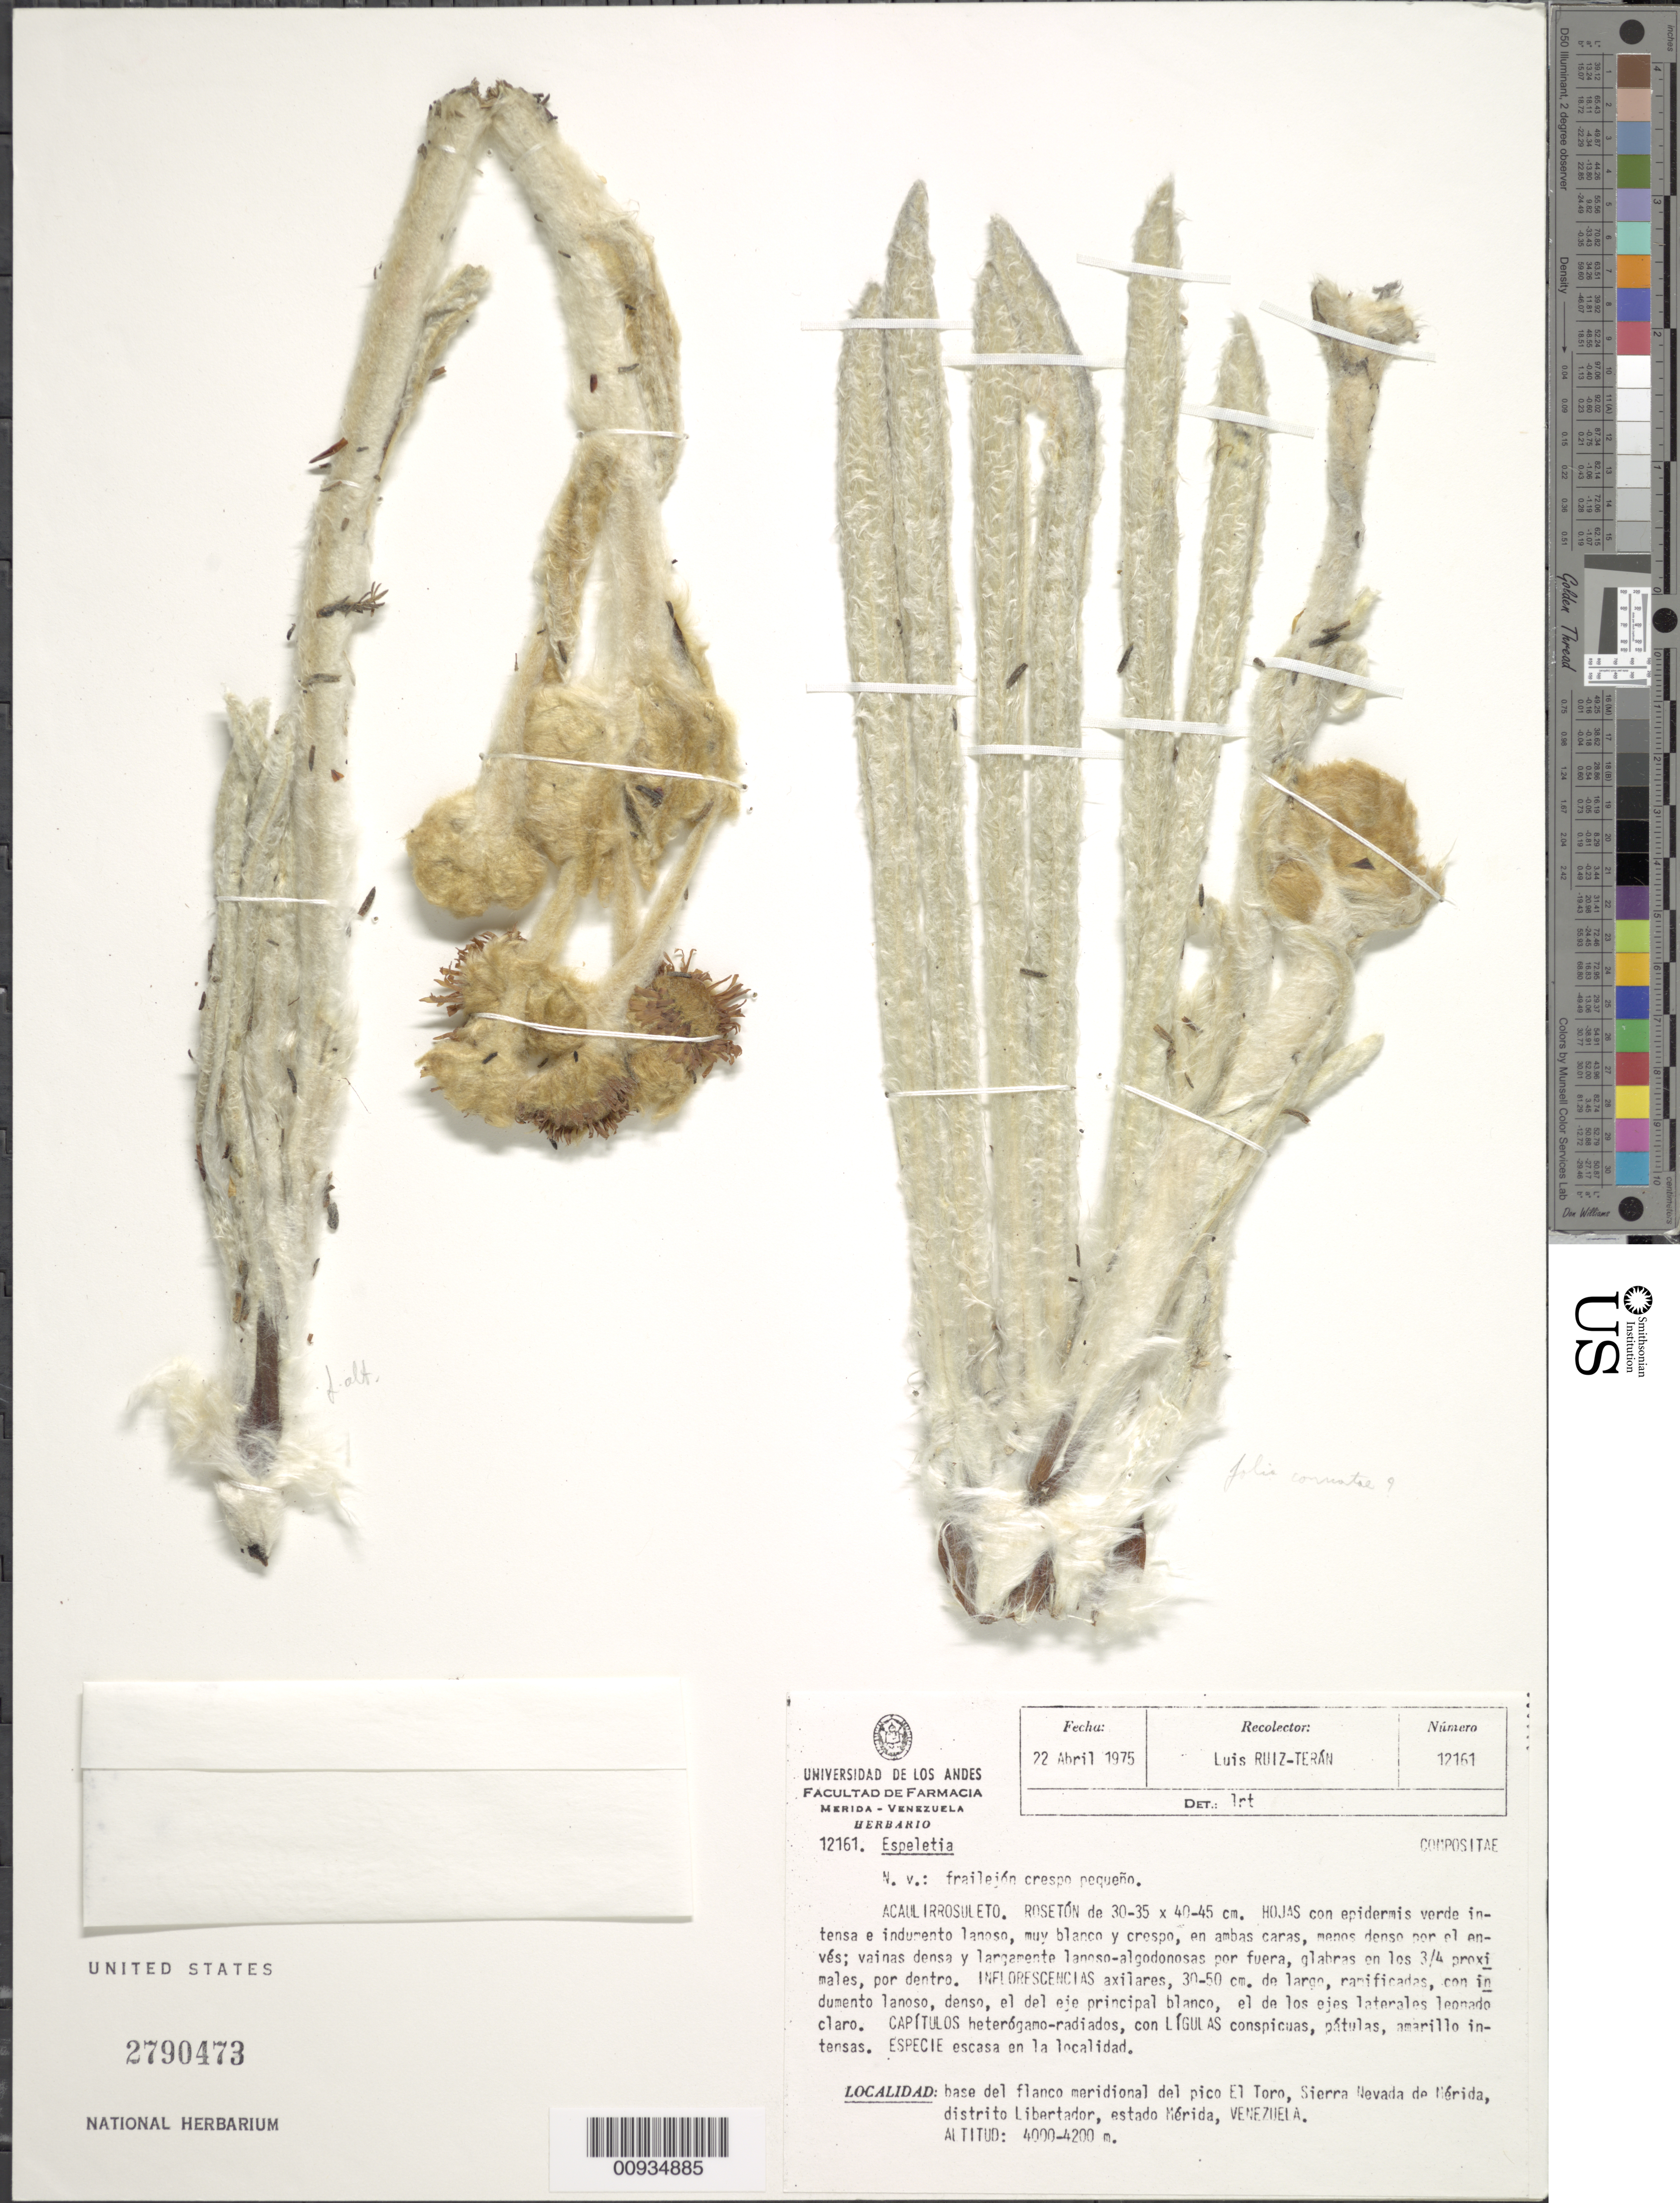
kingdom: Plantae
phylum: Tracheophyta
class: Magnoliopsida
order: Asterales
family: Asteraceae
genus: Espeletiopsis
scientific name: Espeletiopsis pozoensis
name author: (Cuatrec.) Cuatrec.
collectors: L. Teran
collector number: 12161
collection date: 1975-04-22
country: Venezuela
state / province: Mérida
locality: Base del flanco meridional del pico El Toro, Sierra Nevada de Merida, Distrito Libertador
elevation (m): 4000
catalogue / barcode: US 2790473